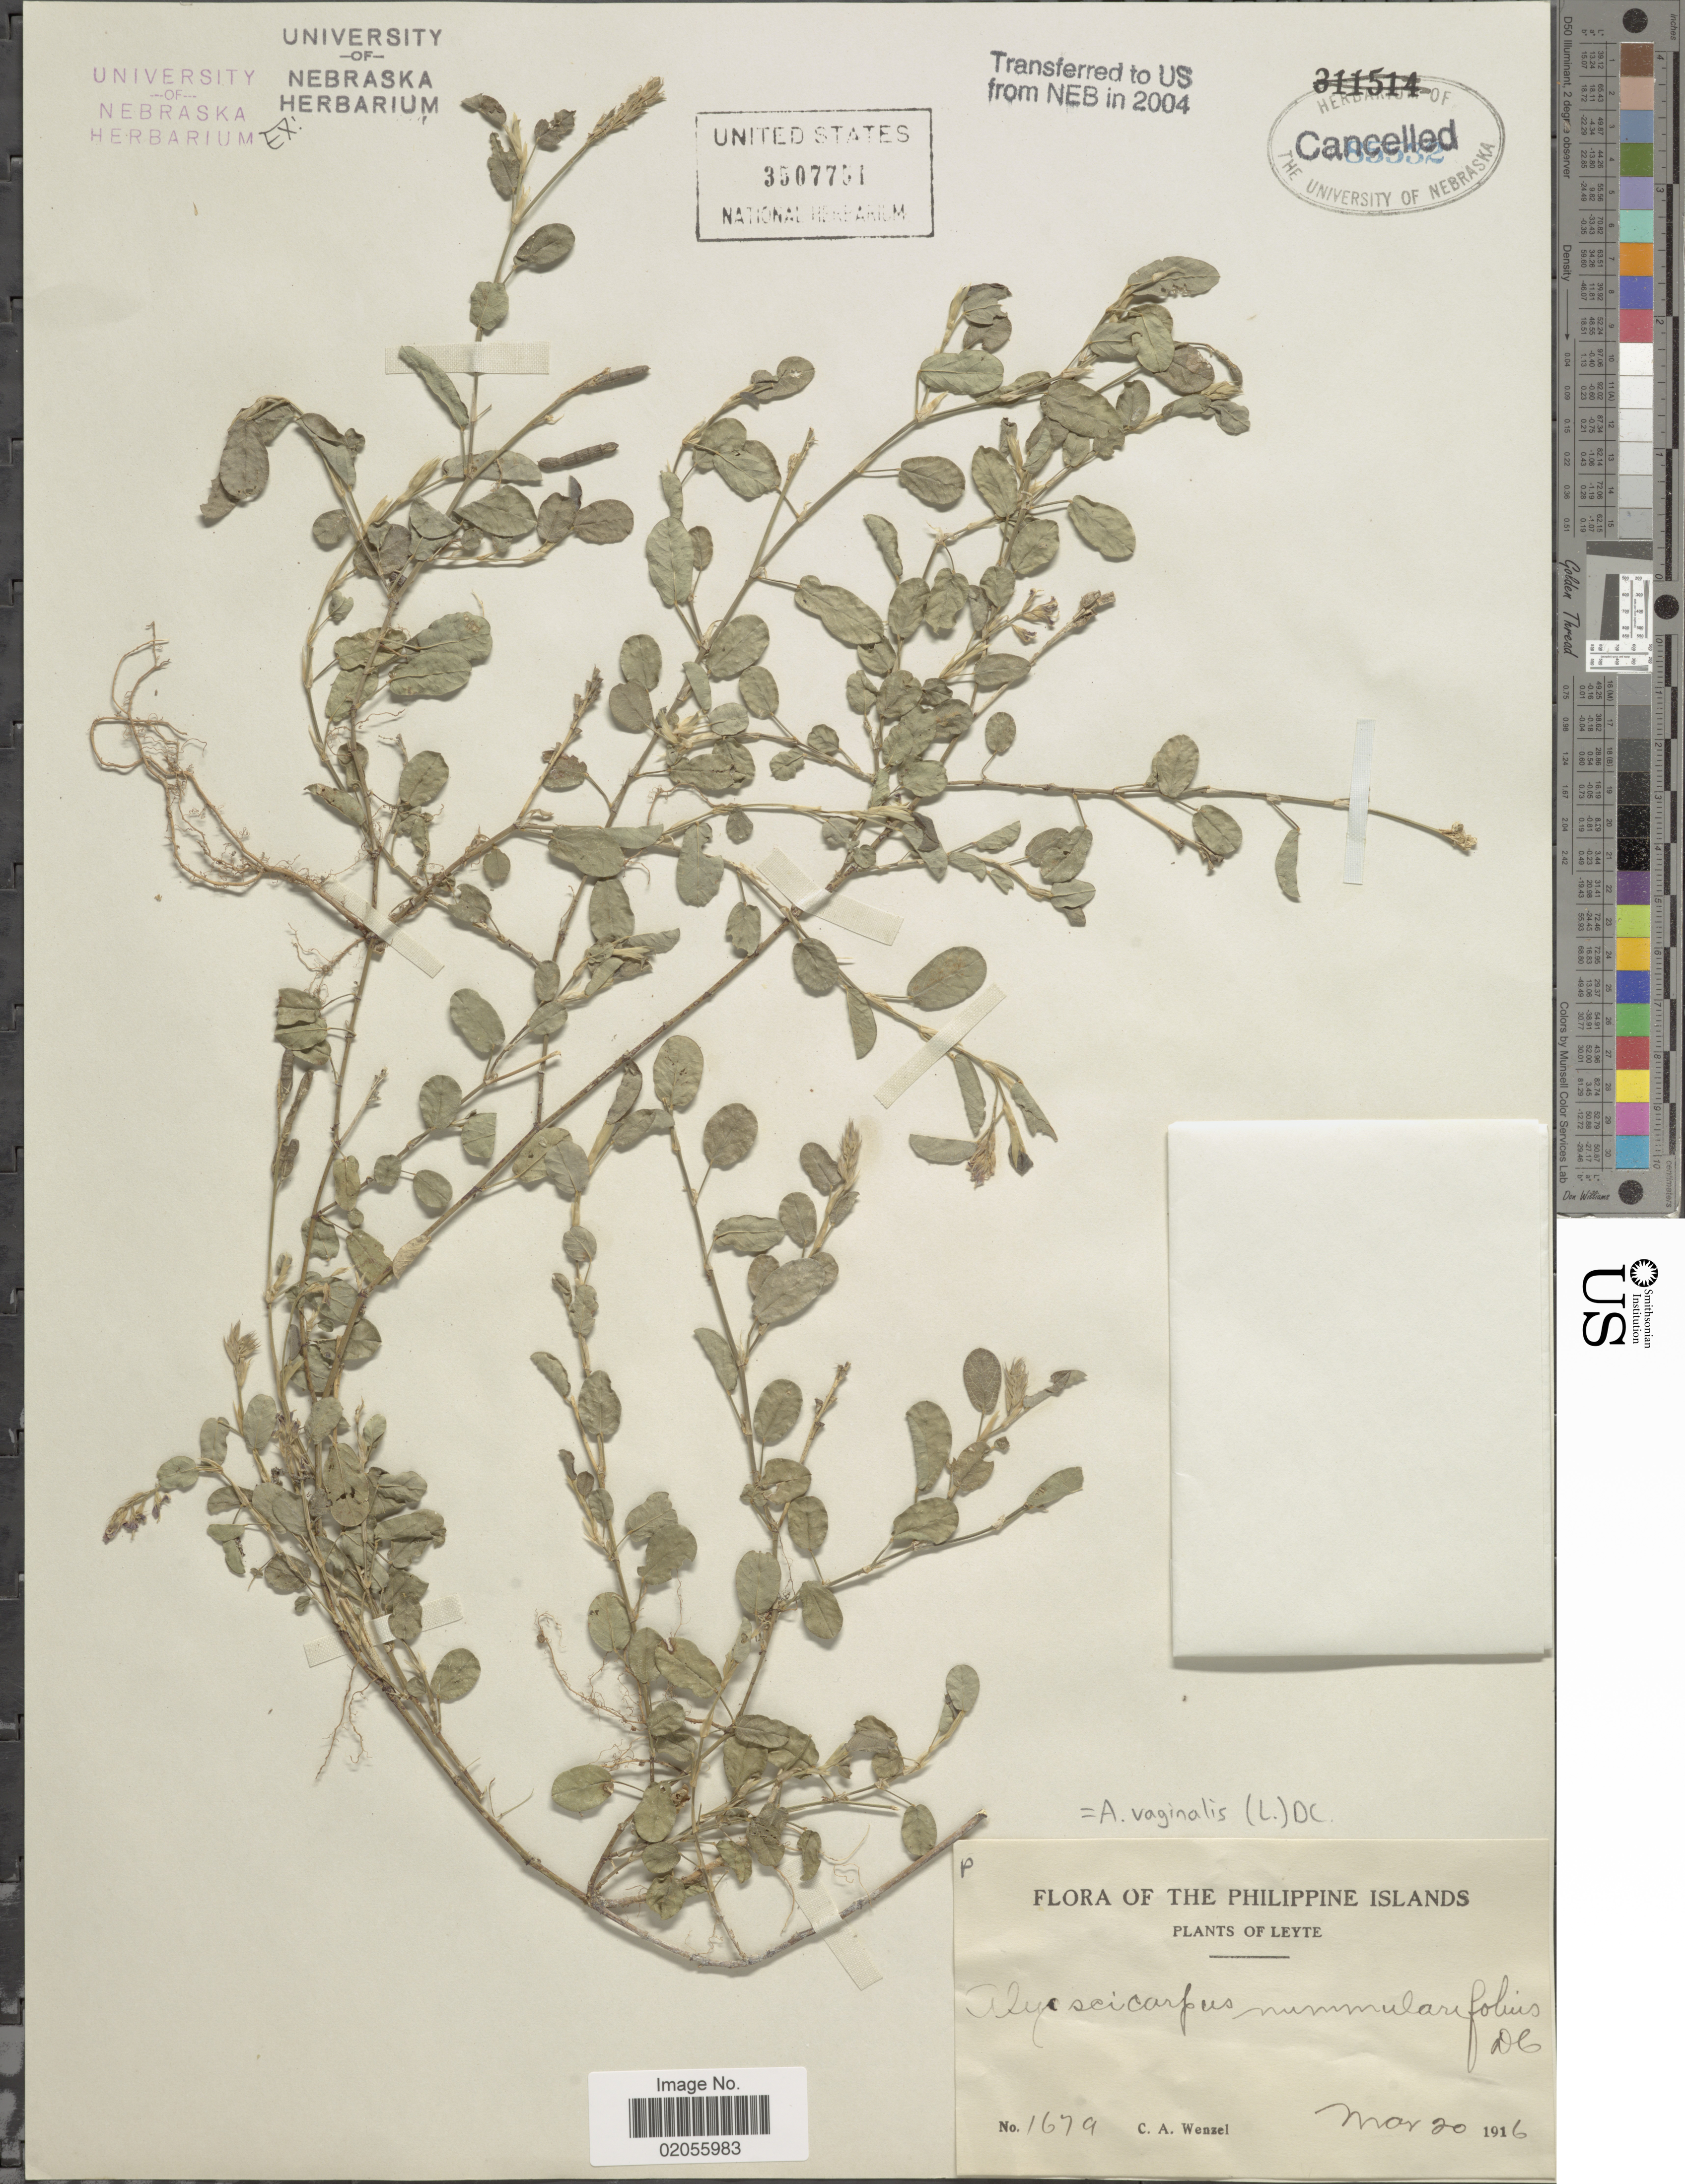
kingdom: Plantae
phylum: Tracheophyta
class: Magnoliopsida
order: Fabales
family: Fabaceae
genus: Alysicarpus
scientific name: Alysicarpus vaginalis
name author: (L.) DC.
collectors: C. Wenzel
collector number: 167a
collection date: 1916-03-20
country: Philippines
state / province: Eastern Visayas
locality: Leyte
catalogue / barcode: US 3507751